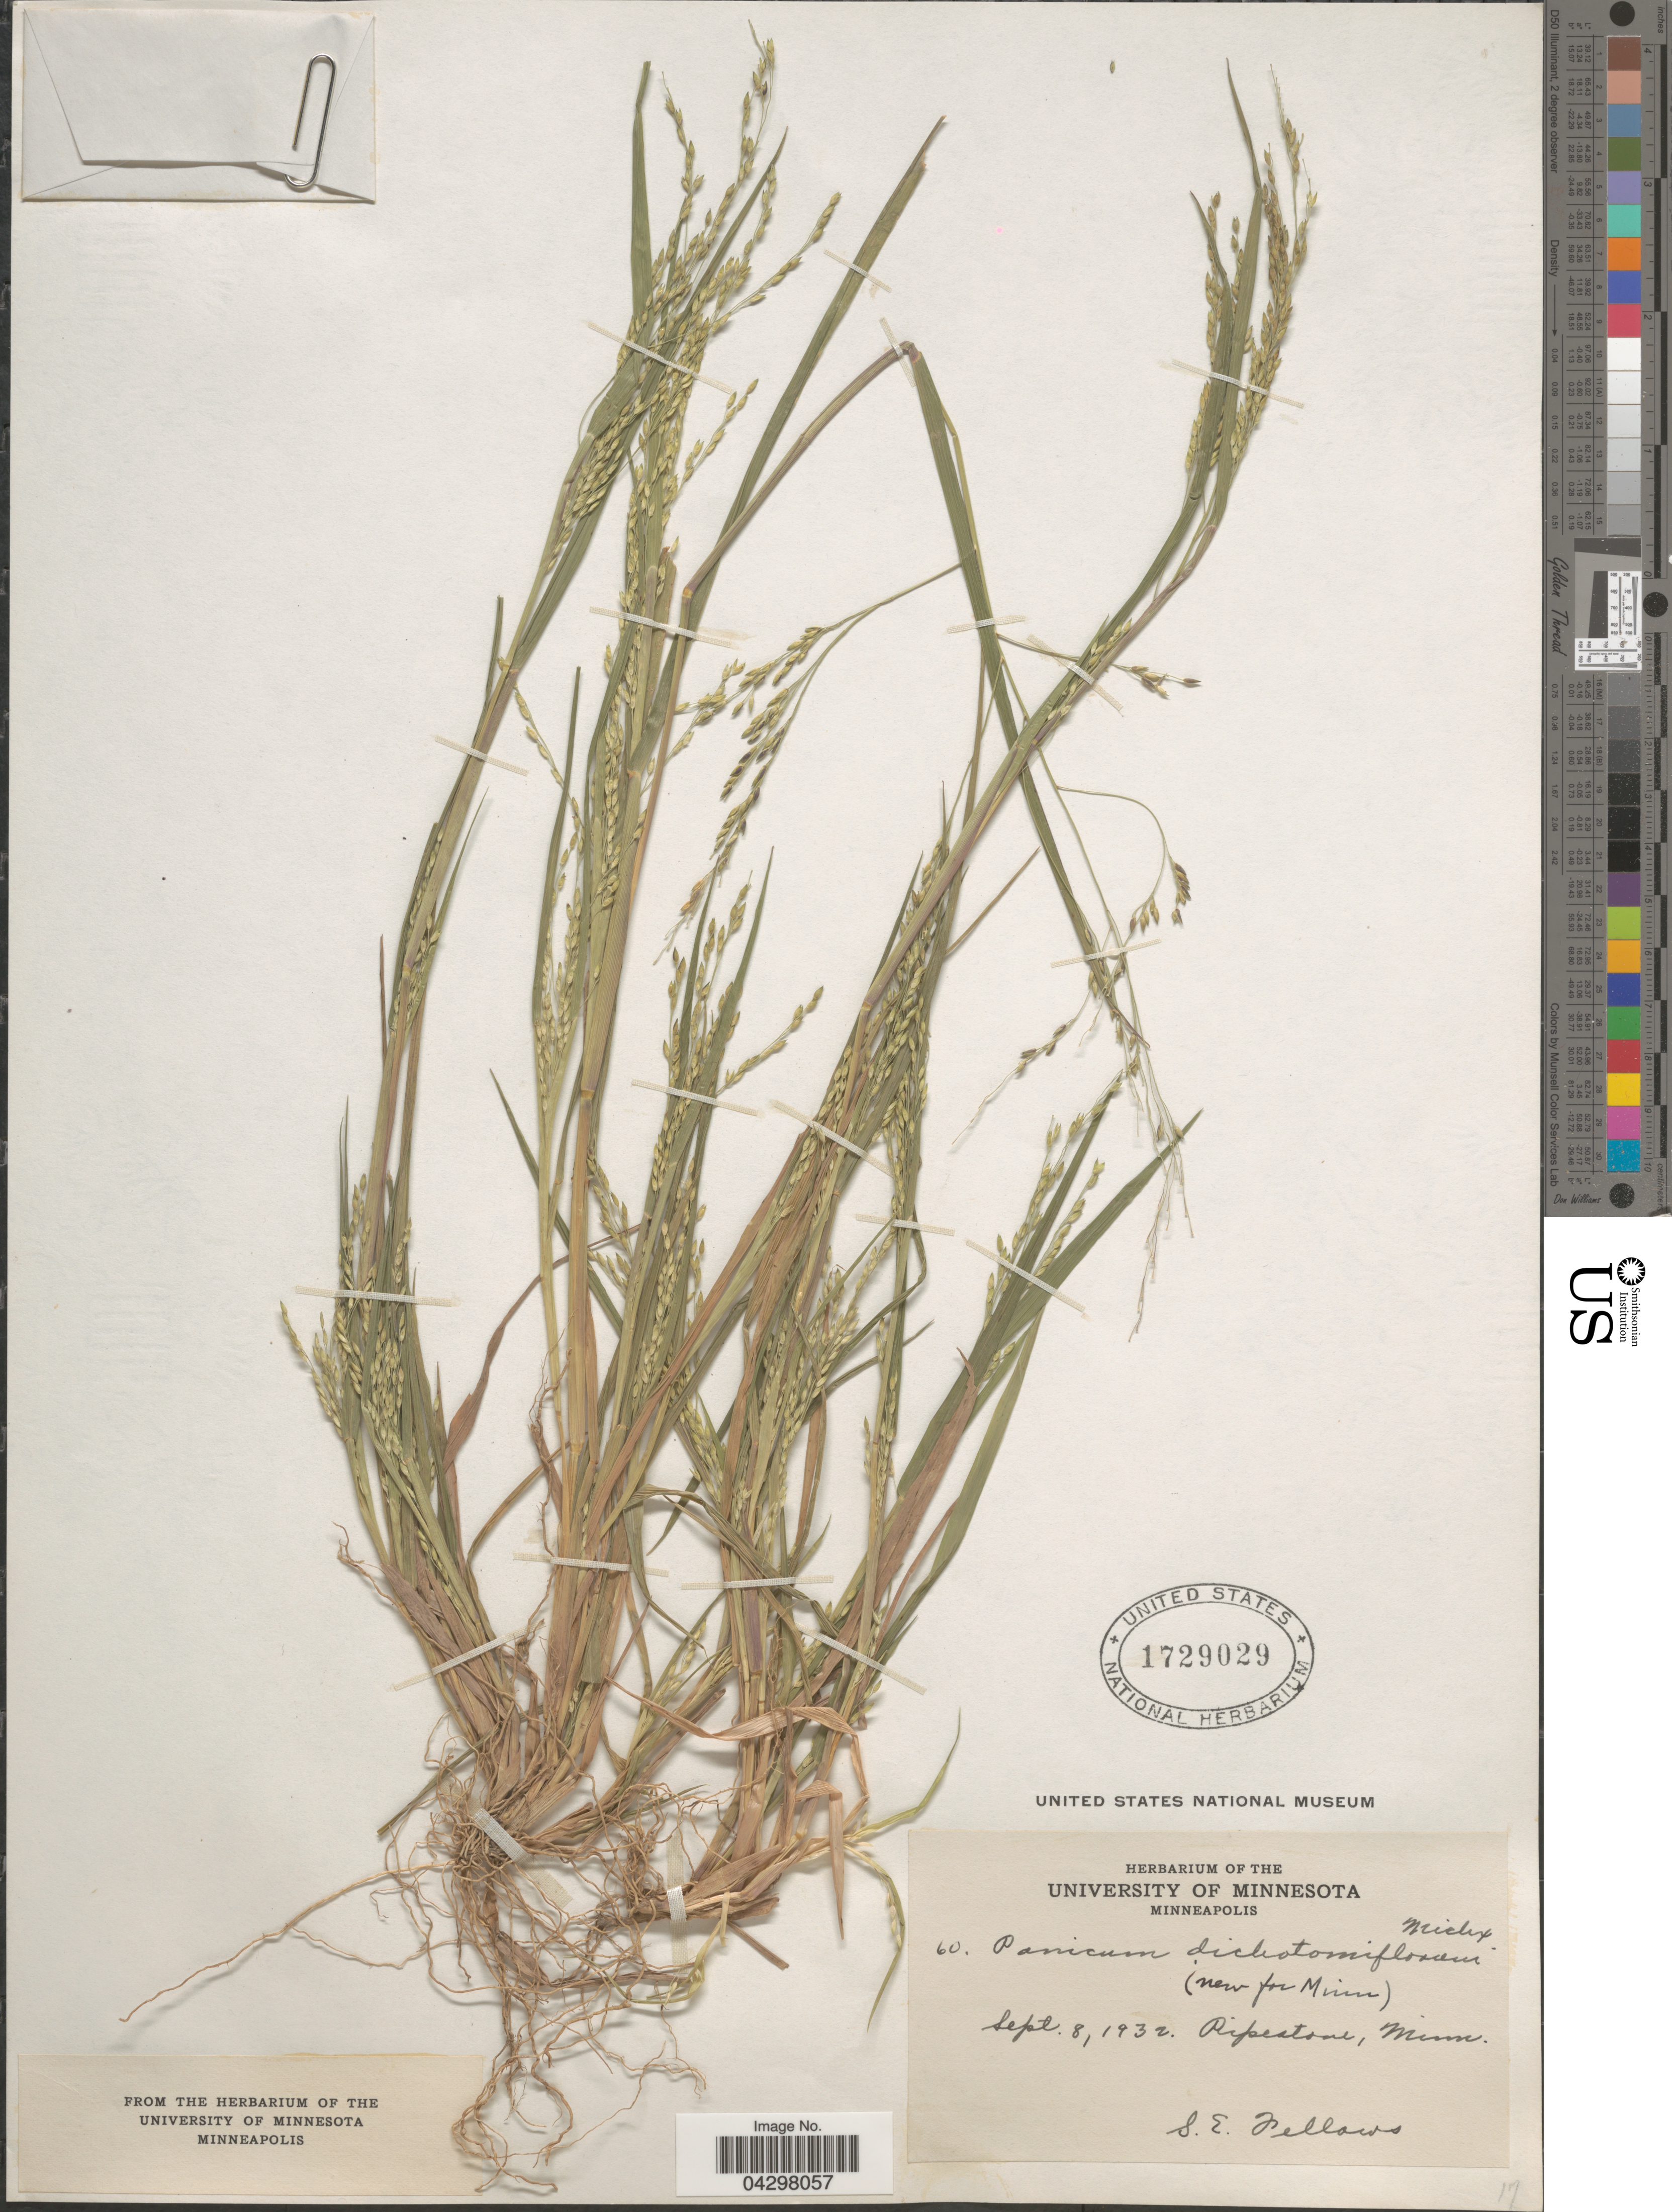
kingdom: Plantae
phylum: Tracheophyta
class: Liliopsida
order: Poales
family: Poaceae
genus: Panicum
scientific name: Panicum dichotomiflorum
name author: Michx.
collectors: S. Fellows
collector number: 60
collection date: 1932-09-08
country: United States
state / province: Minnesota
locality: Pipestone.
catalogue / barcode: US 1729029